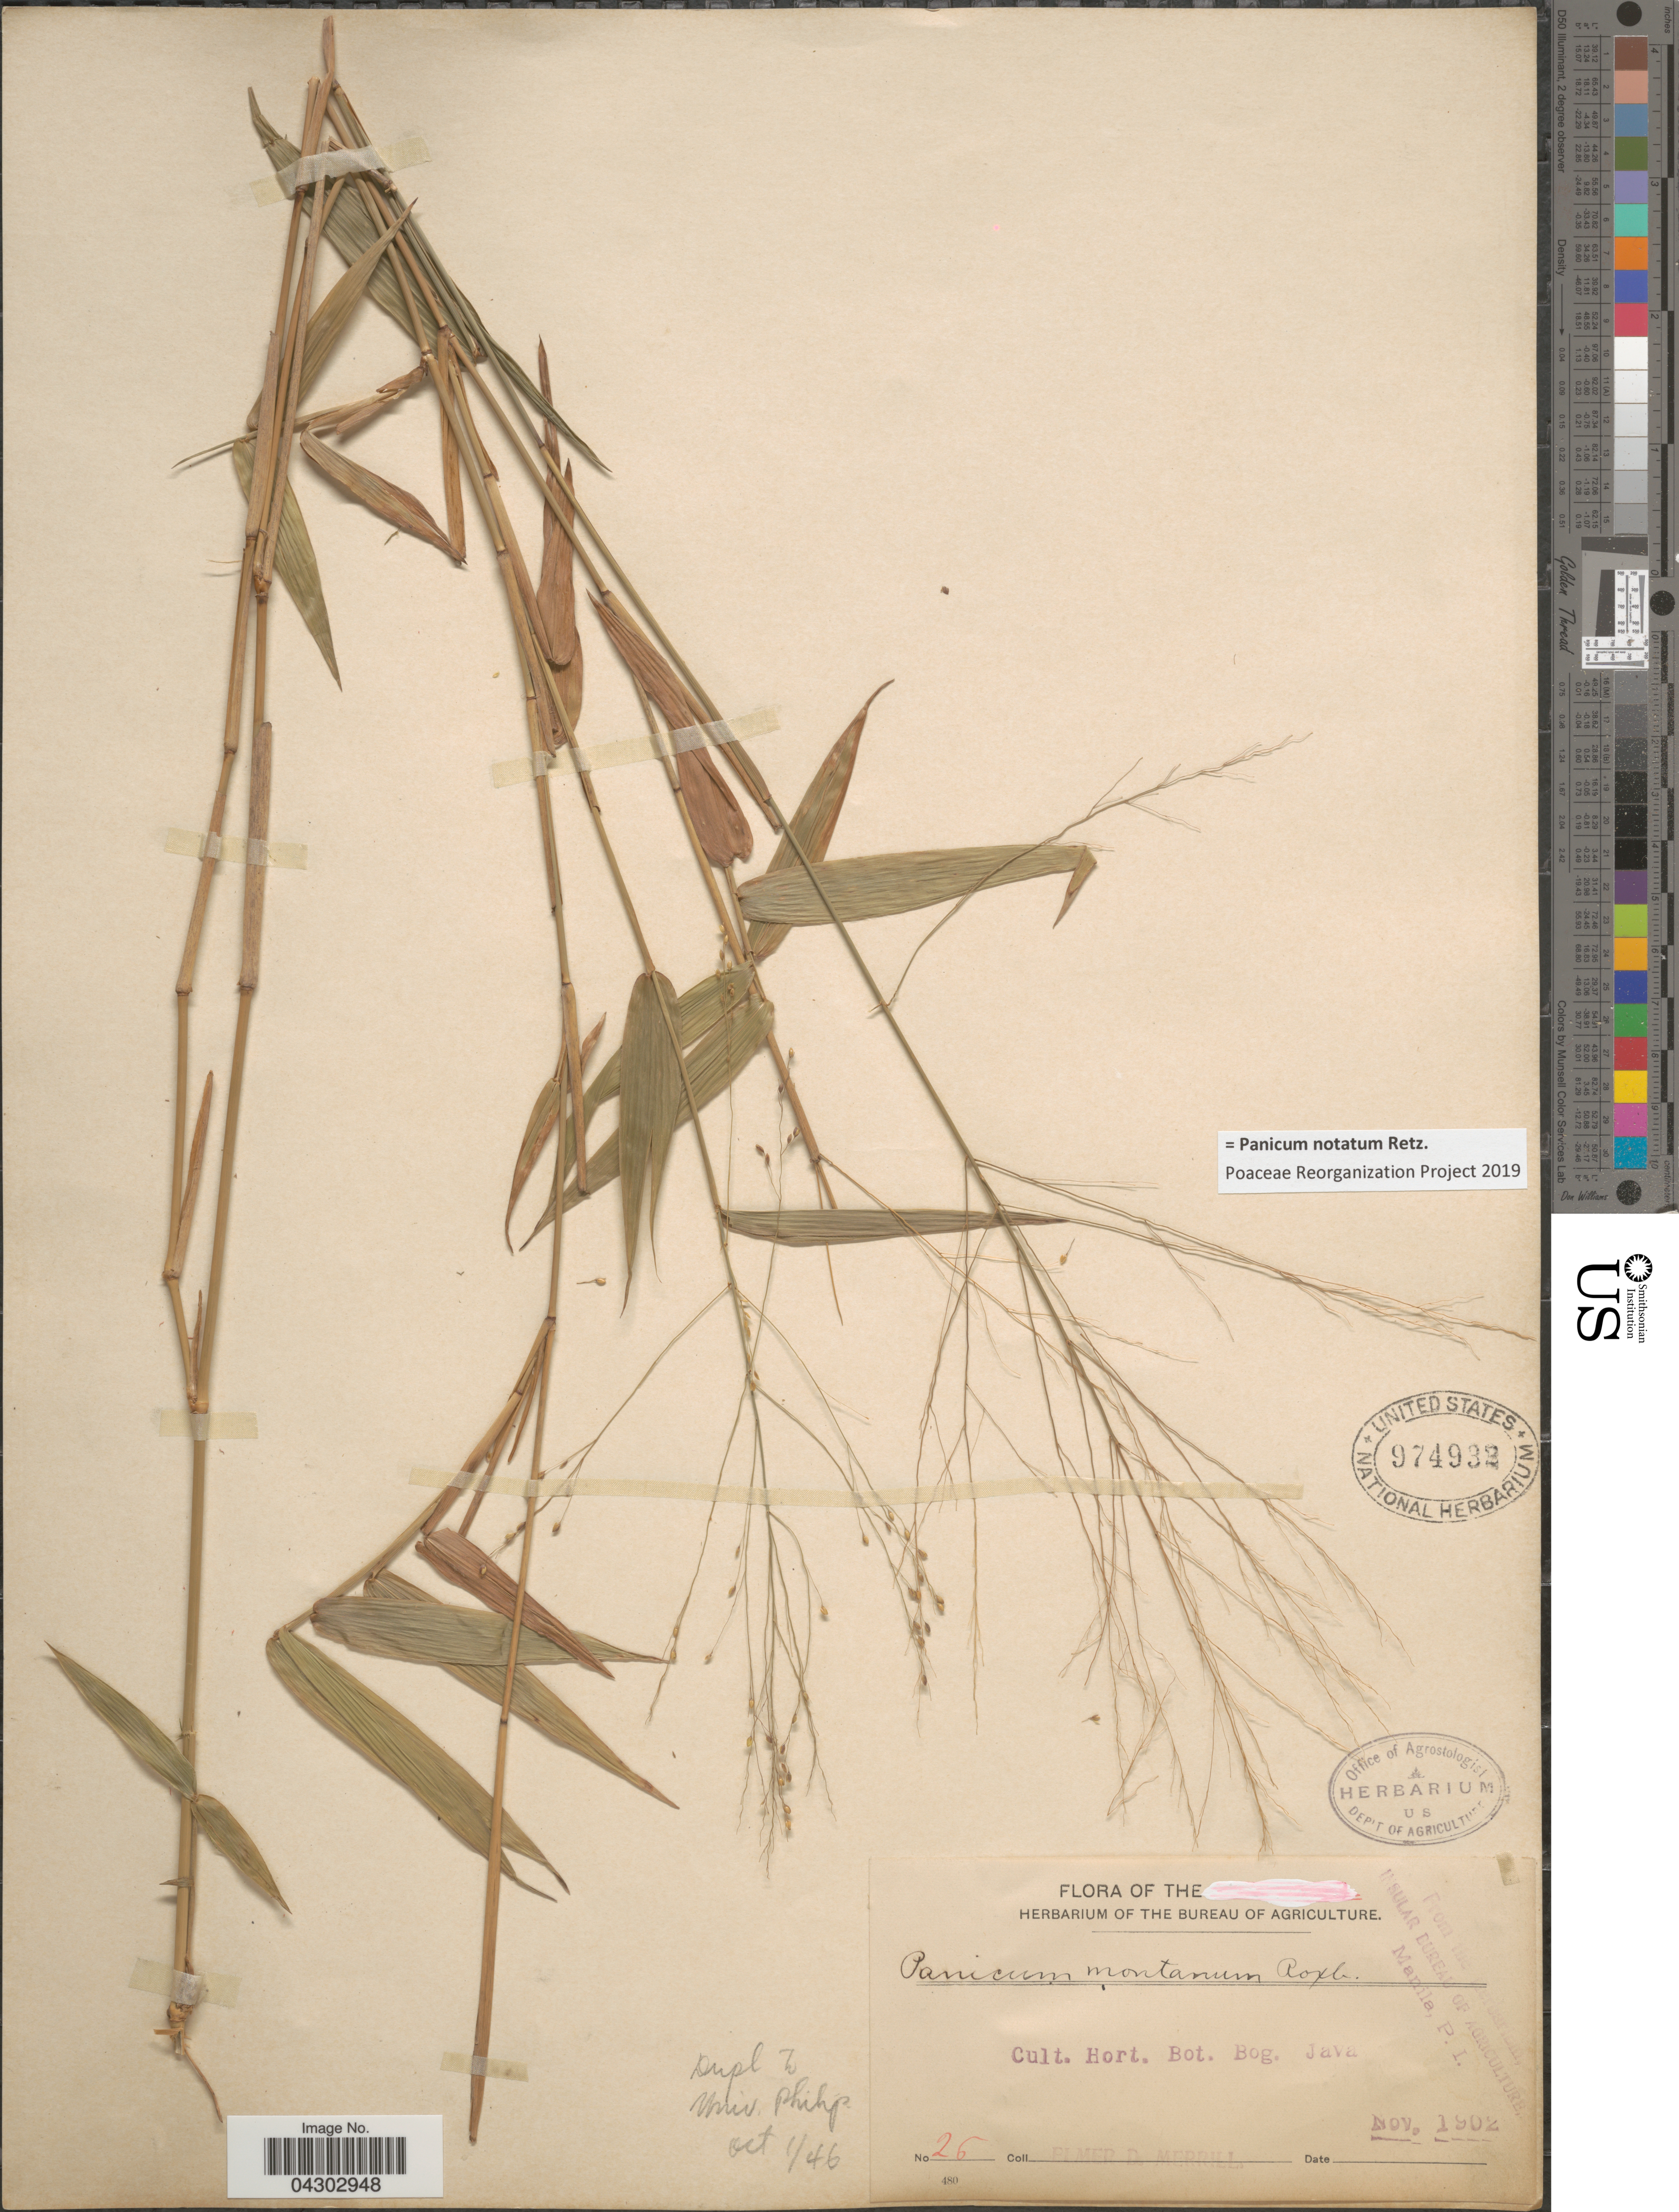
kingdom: Plantae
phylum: Tracheophyta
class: Liliopsida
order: Poales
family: Poaceae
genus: Panicum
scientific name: Panicum notatum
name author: Retz.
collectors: E. D. Merrill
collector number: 26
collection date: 1902-11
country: Indonesia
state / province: Java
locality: Cult. Hort. Bot. Bog. Java.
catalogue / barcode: US 974932